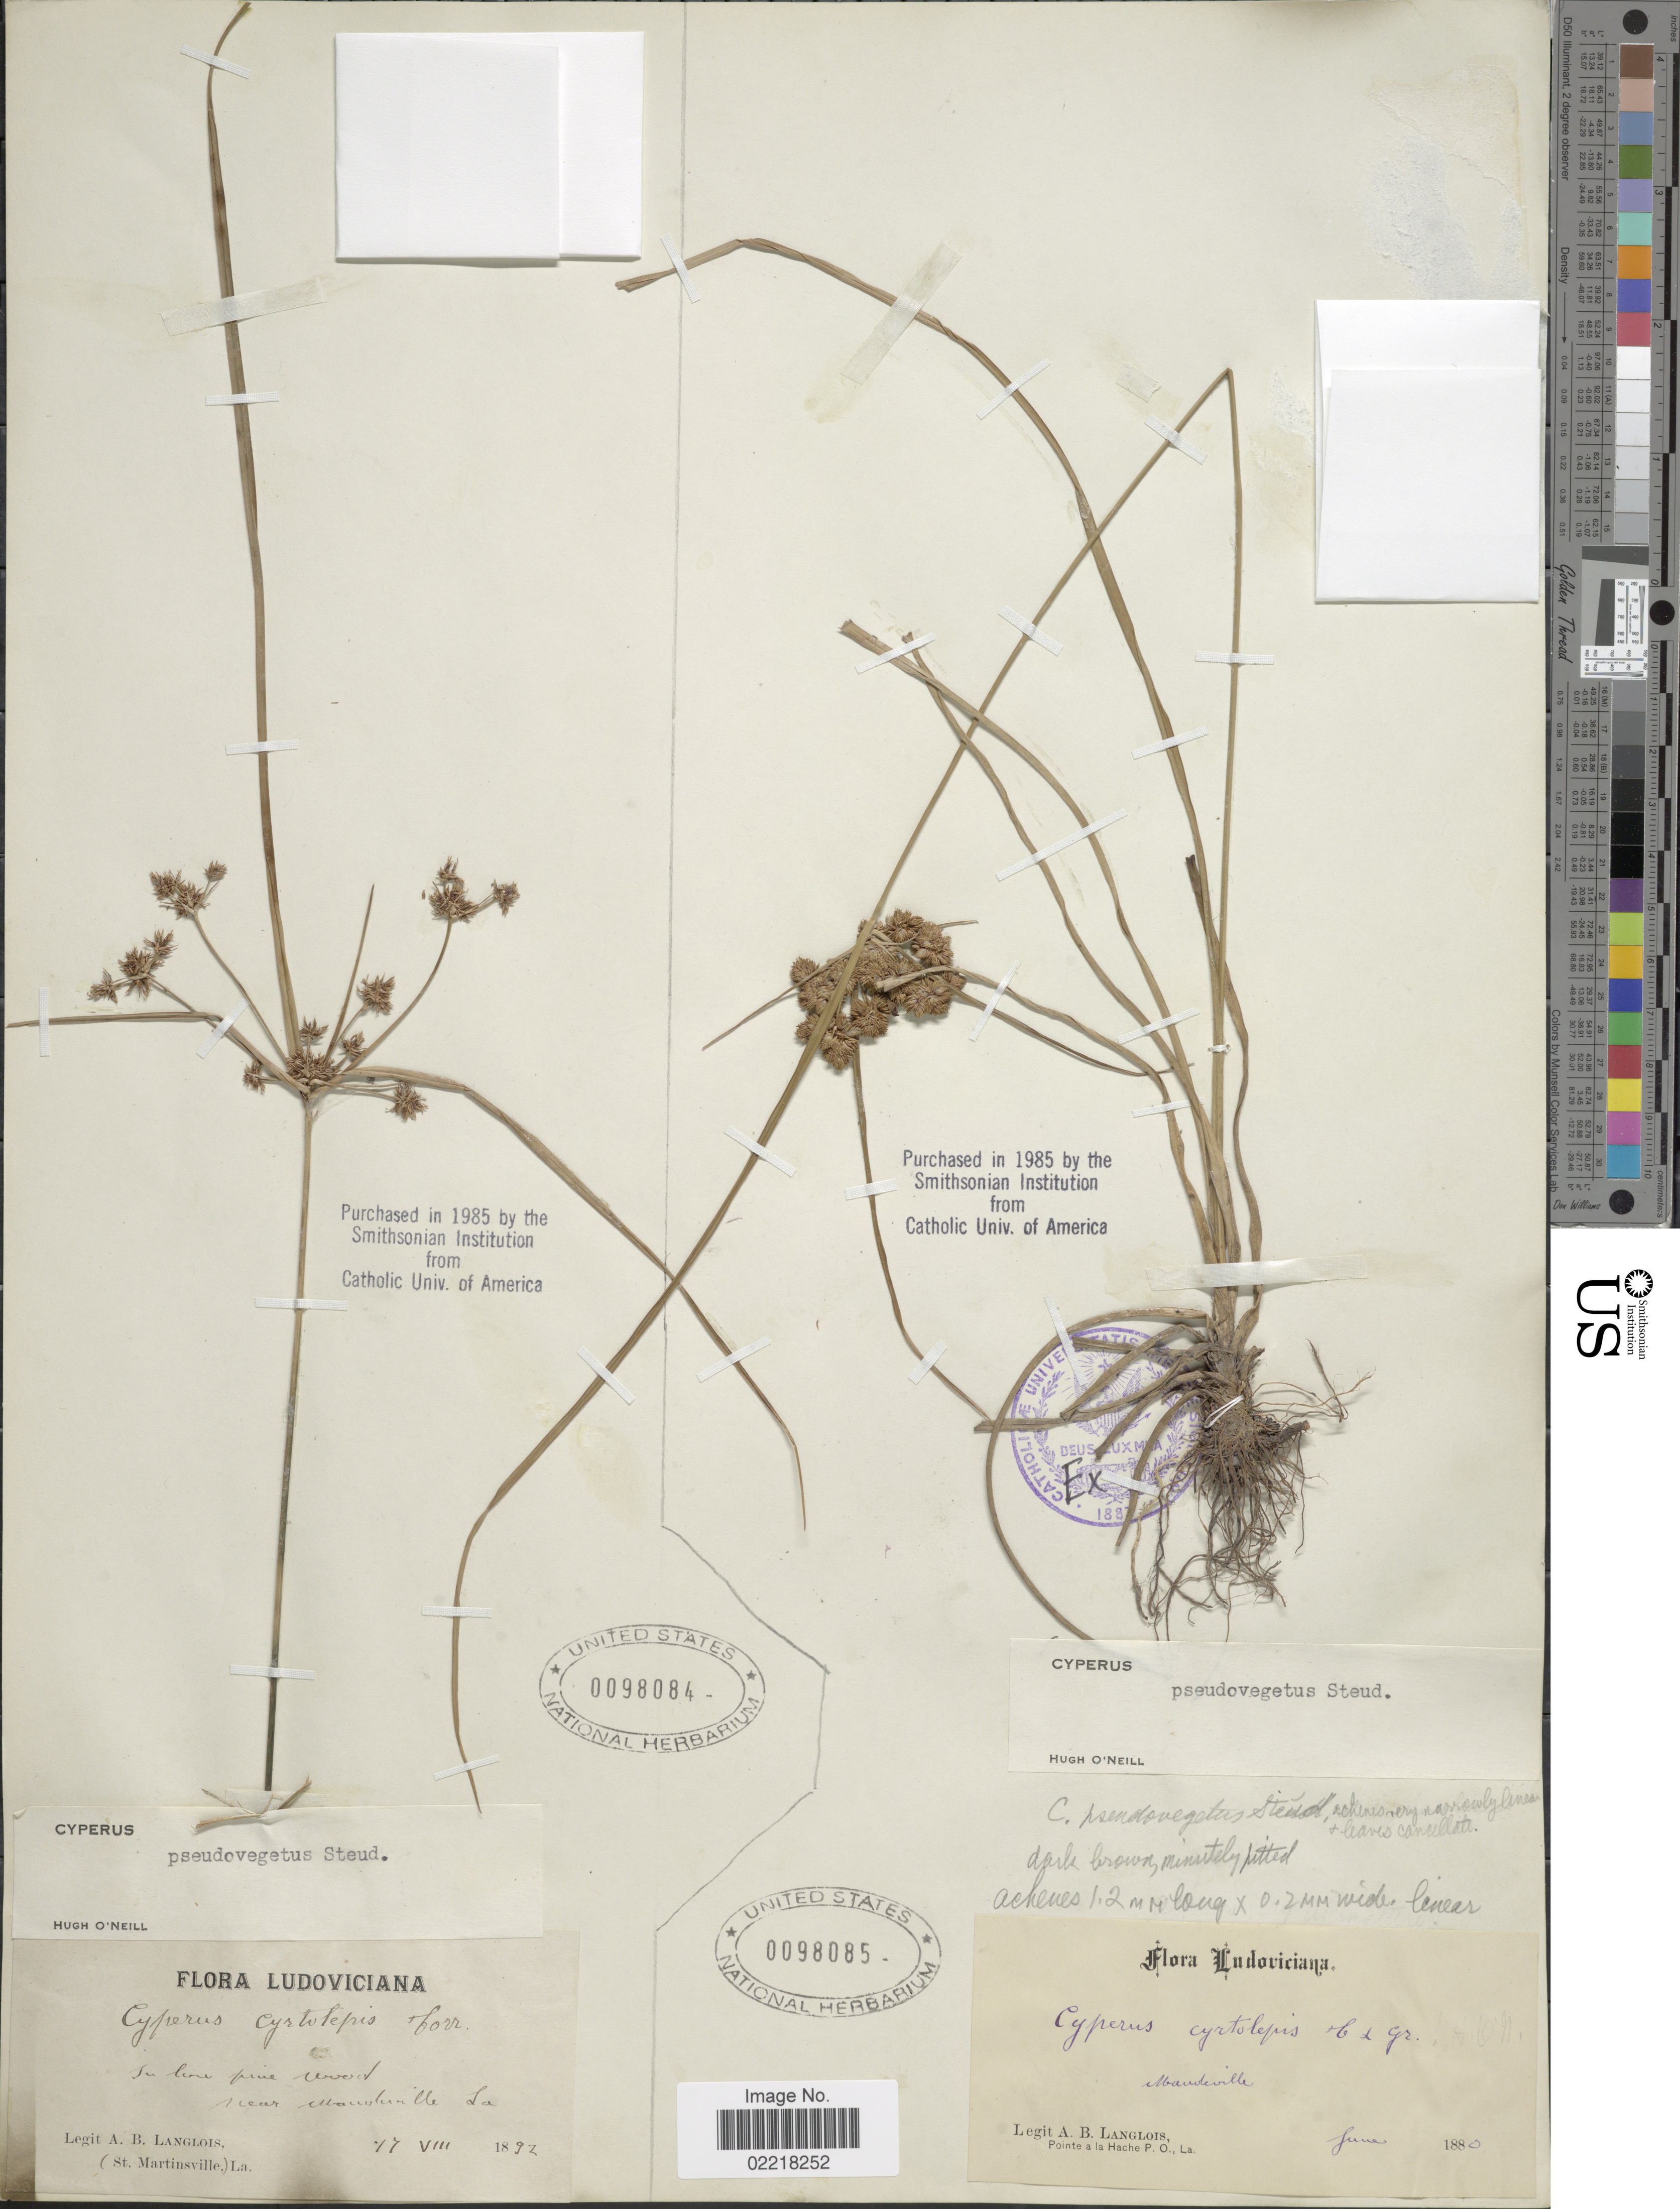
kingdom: Plantae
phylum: Tracheophyta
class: Liliopsida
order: Poales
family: Cyperaceae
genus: Cyperus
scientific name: Cyperus pseudovegetus Steud.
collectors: A. Langlois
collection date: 1880-06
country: United States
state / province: Louisiana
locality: Ludoviciana, Mandeville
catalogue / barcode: US 98085-2